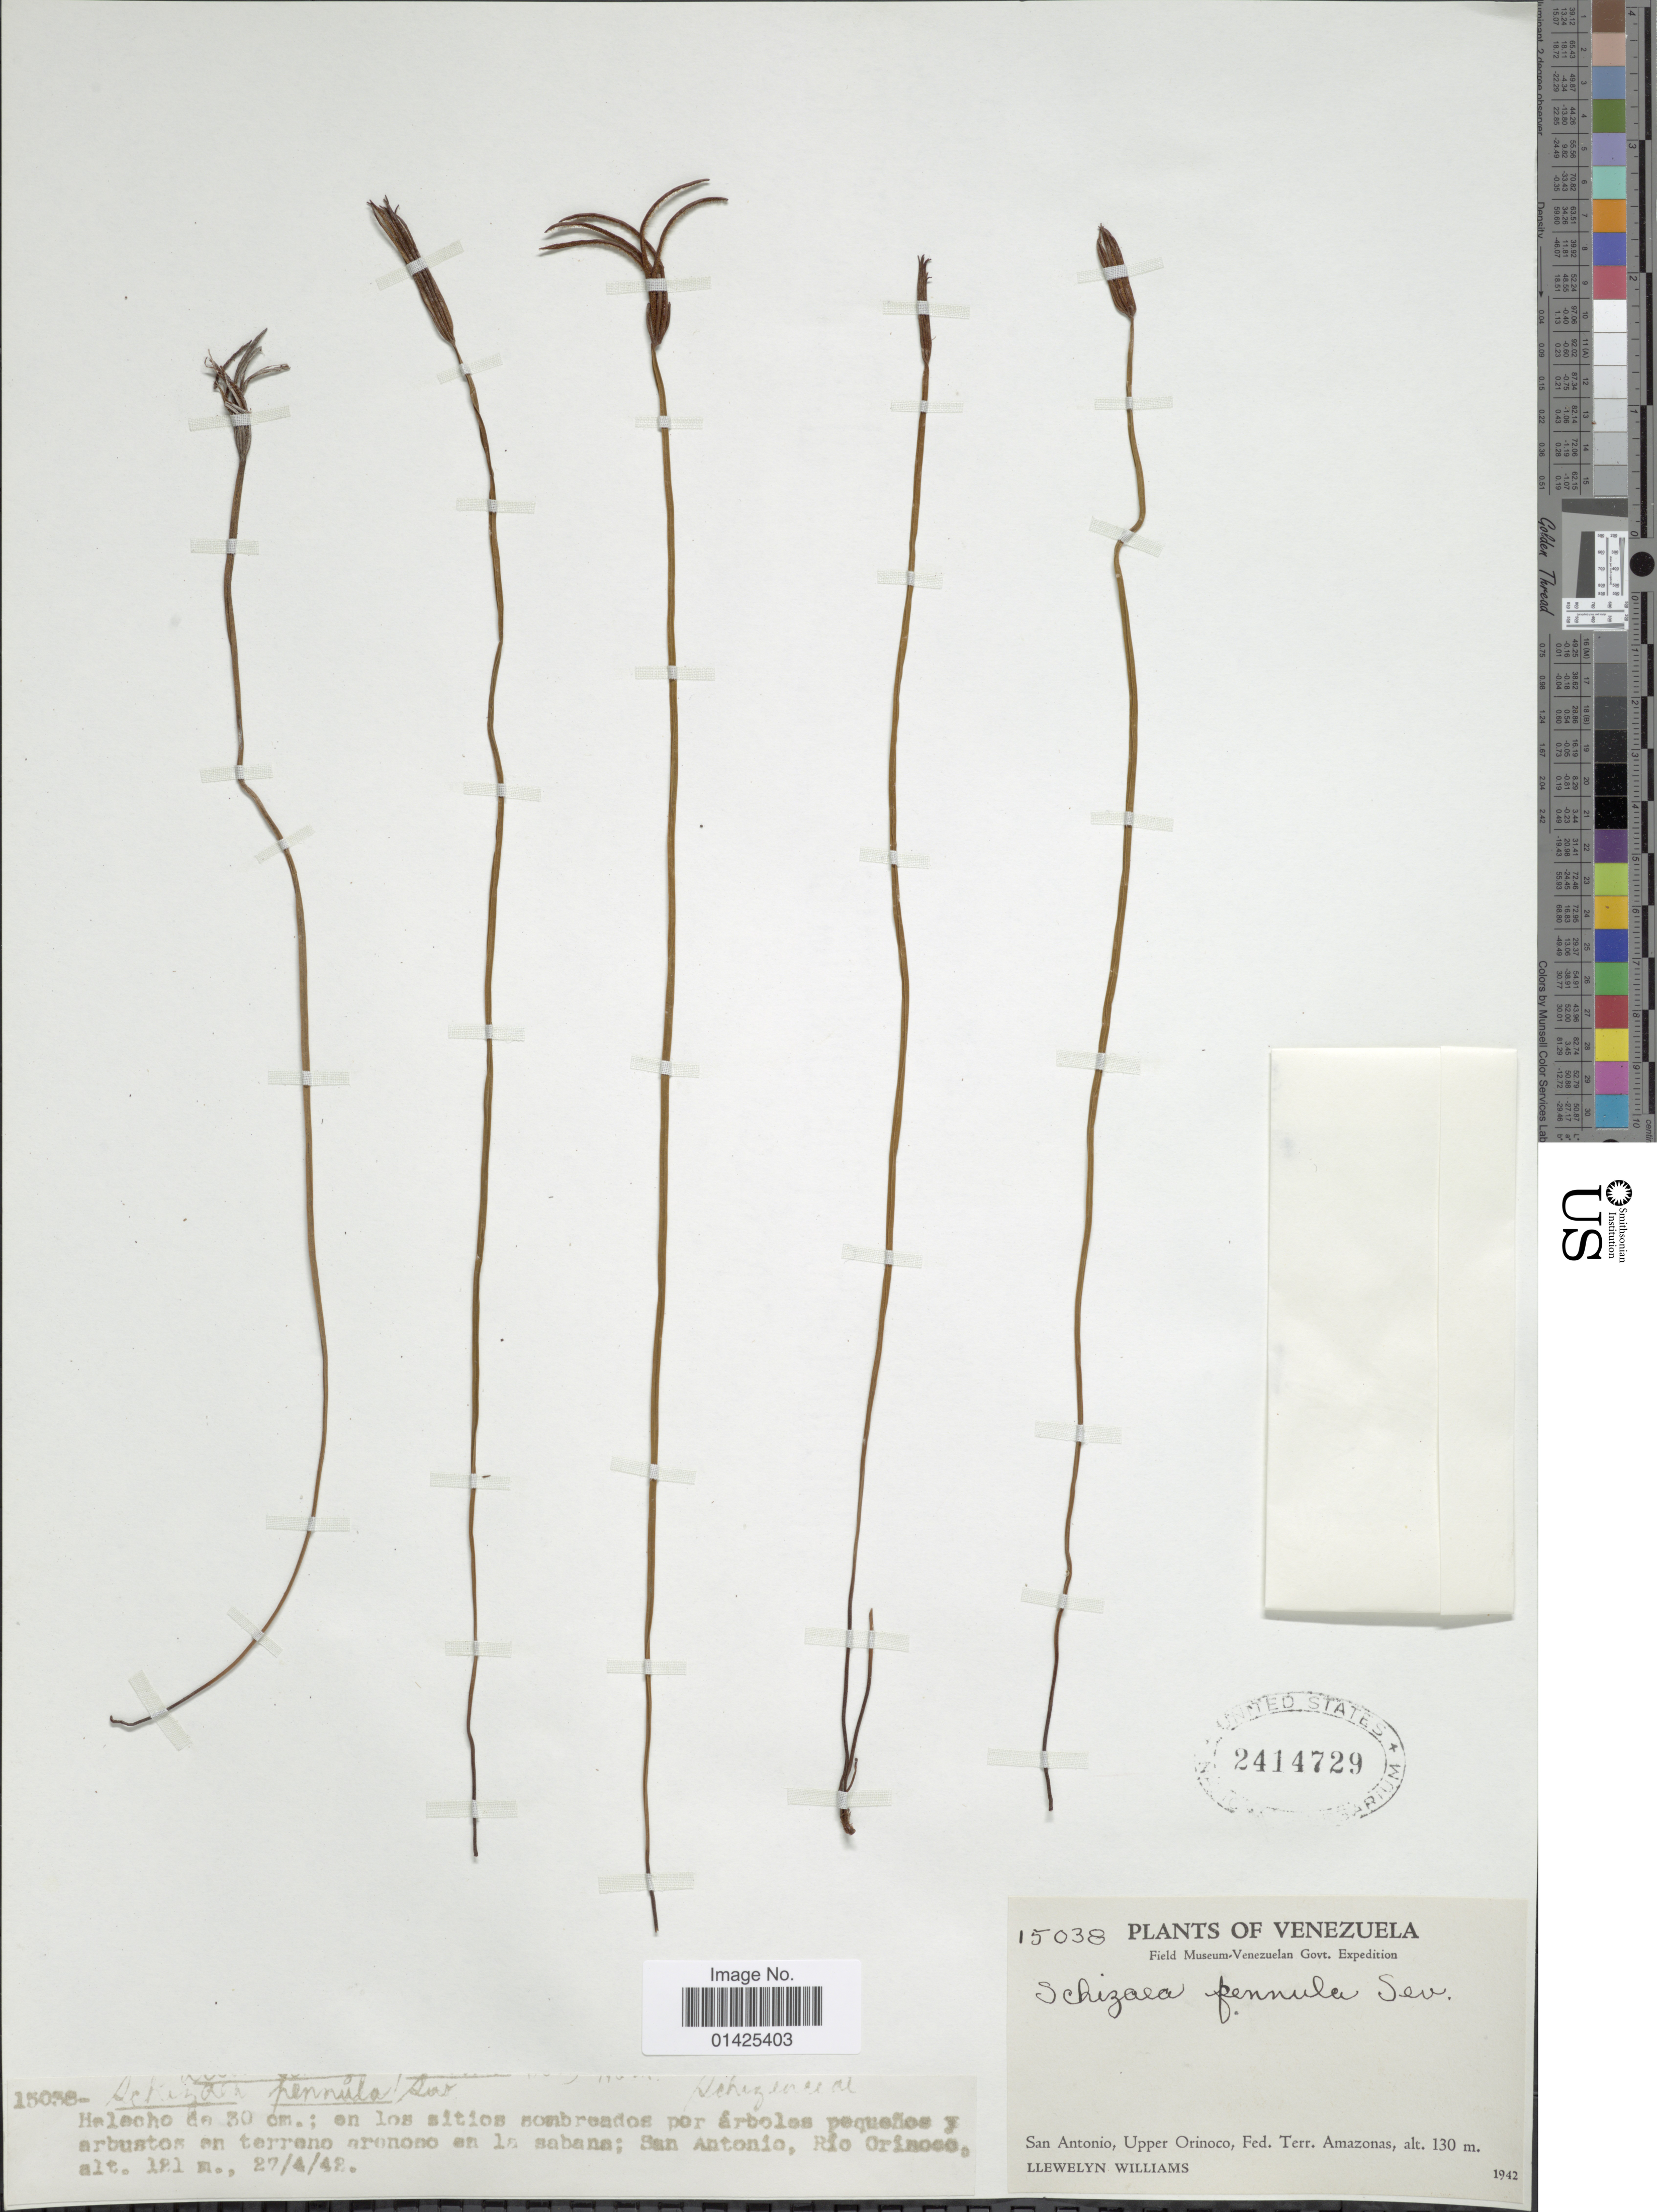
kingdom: Plantae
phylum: Tracheophyta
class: Polypodiopsida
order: Schizaeales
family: Schizaeaceae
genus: Actinostachys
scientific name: Actinostachys pennula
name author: (Sw.) Hook.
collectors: Ll. Williams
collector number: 15038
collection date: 1942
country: Venezuela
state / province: Amazonas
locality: San Antonio, Upper Orinoco, Fed. Terr. Amazonas.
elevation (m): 130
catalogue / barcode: US 2414729